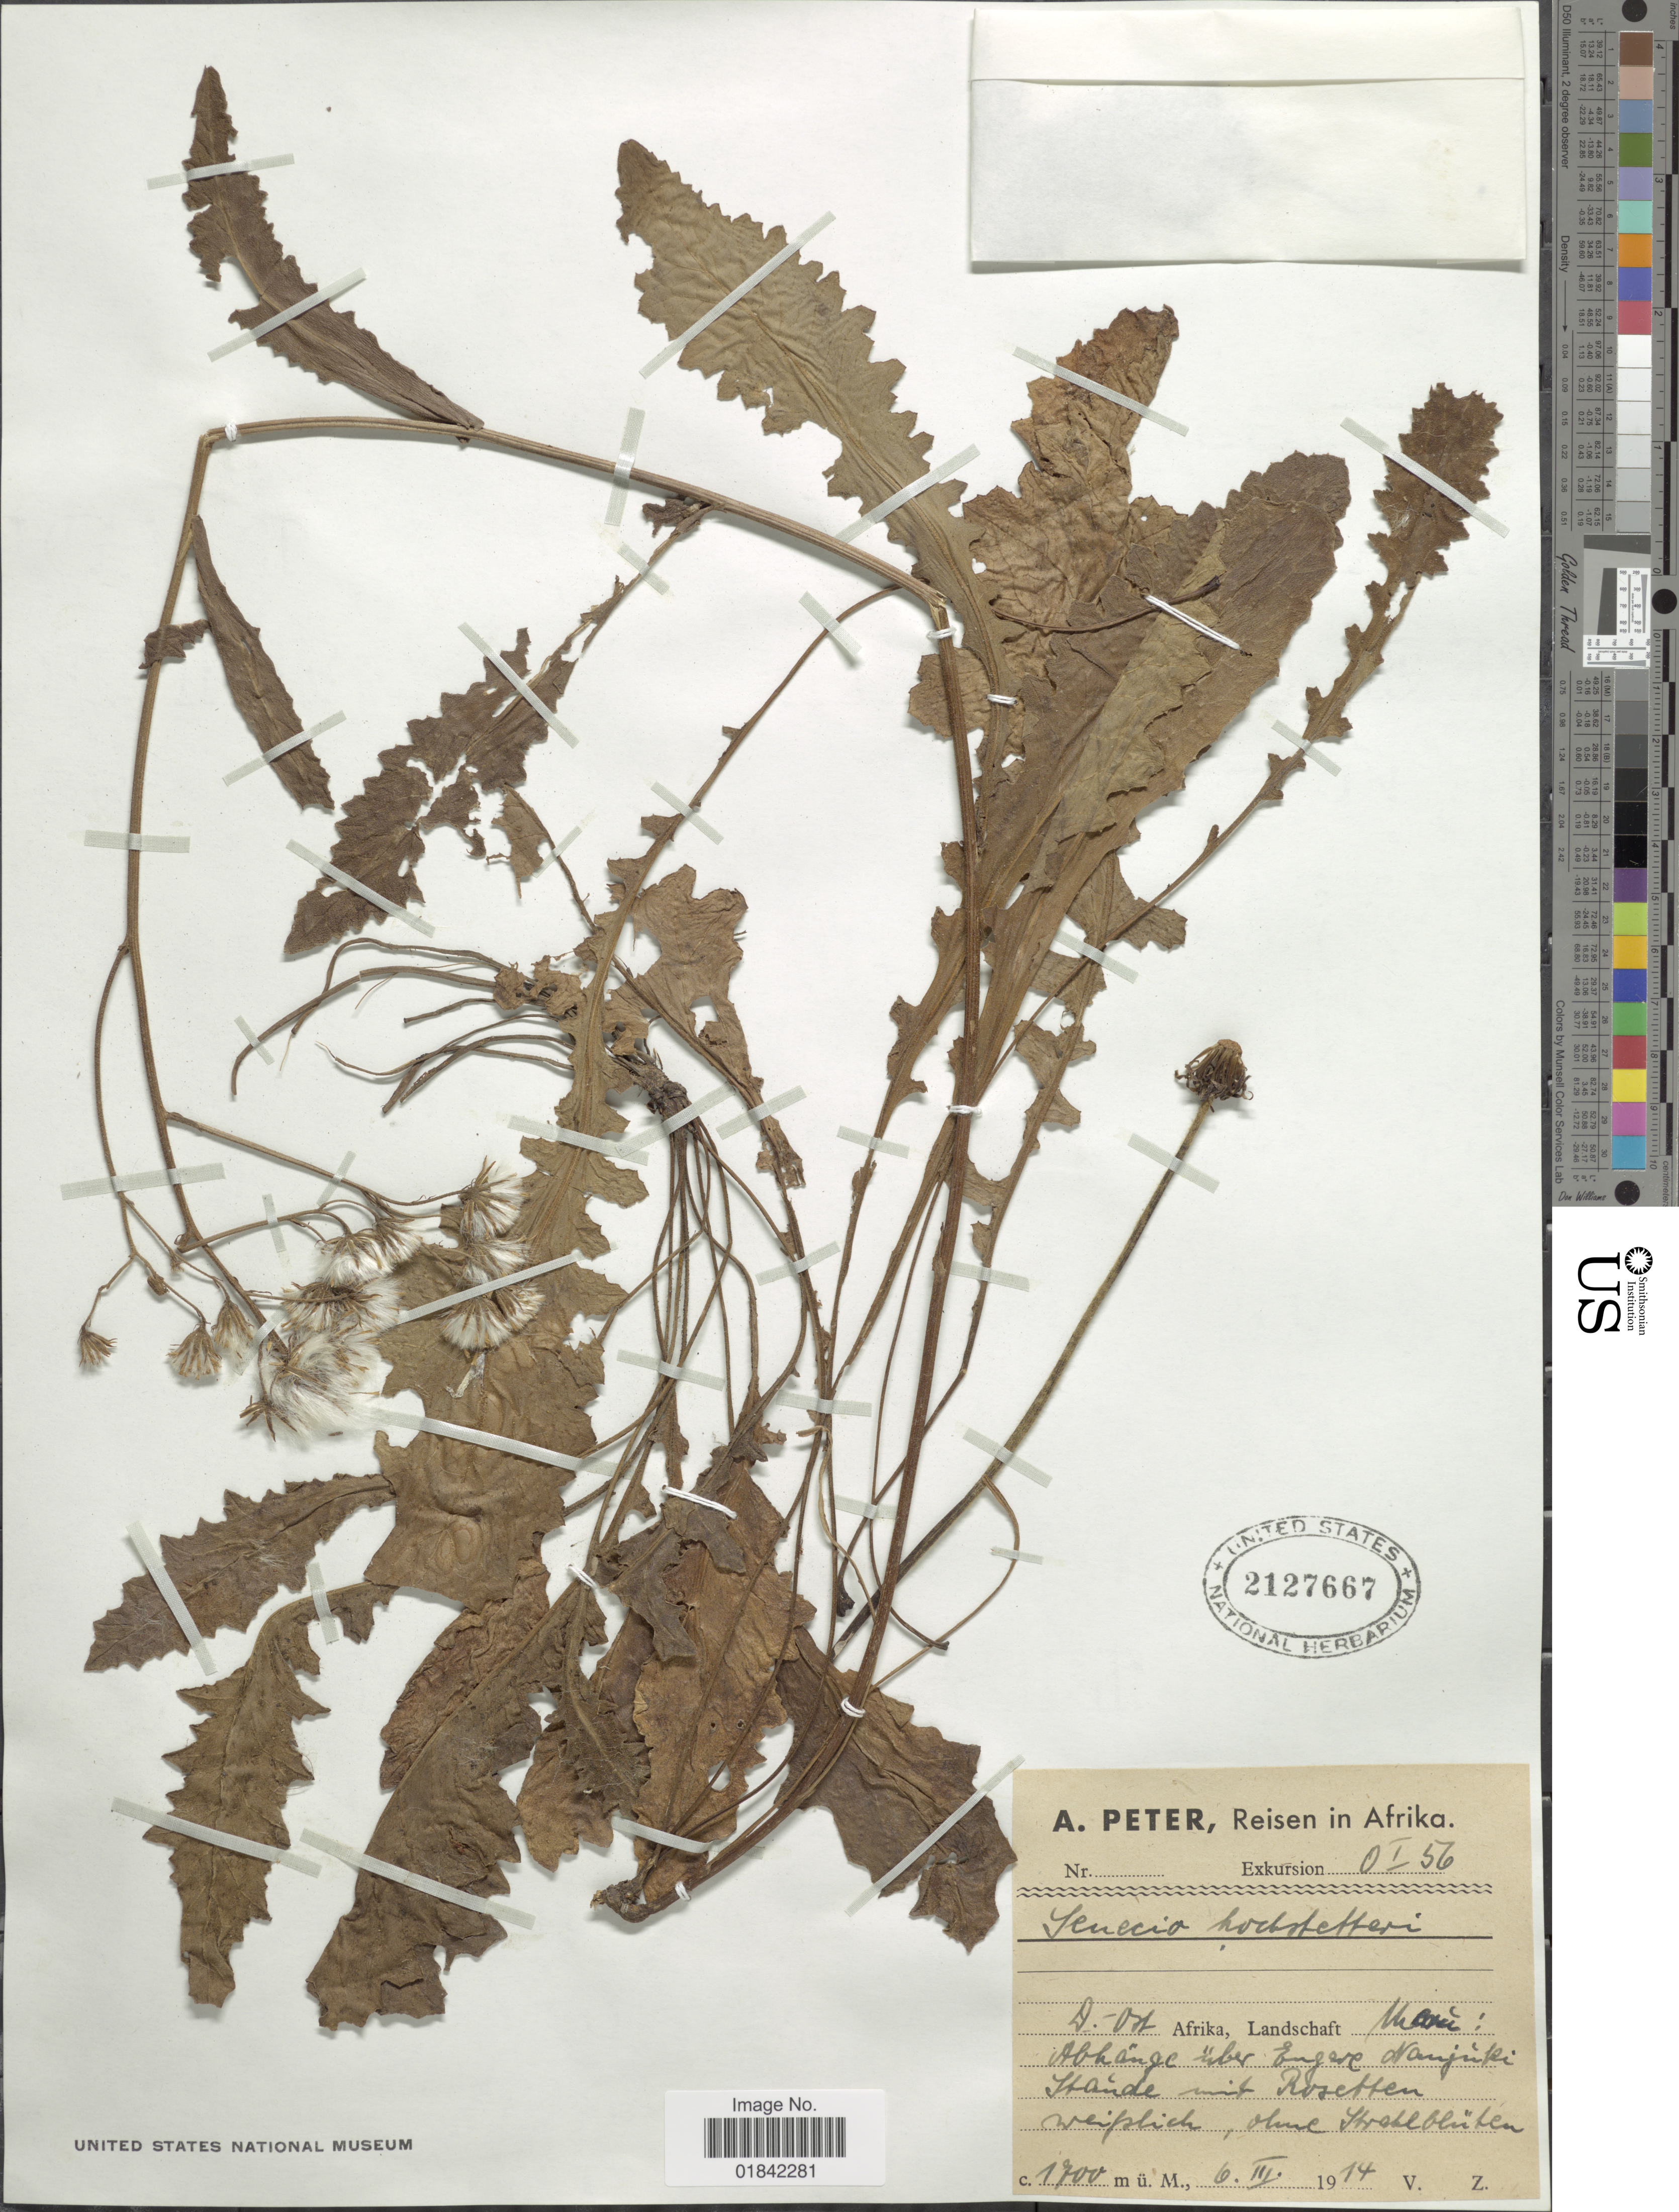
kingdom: Plantae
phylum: Tracheophyta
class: Magnoliopsida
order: Asterales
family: Asteraceae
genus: Senecio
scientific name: Senecio hochstetteri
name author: Sch. Bip.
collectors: A. Peter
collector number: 0I56?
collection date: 1914-03-06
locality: D. Ost Afrika, Landschaft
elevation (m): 1700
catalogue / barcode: US 2127667